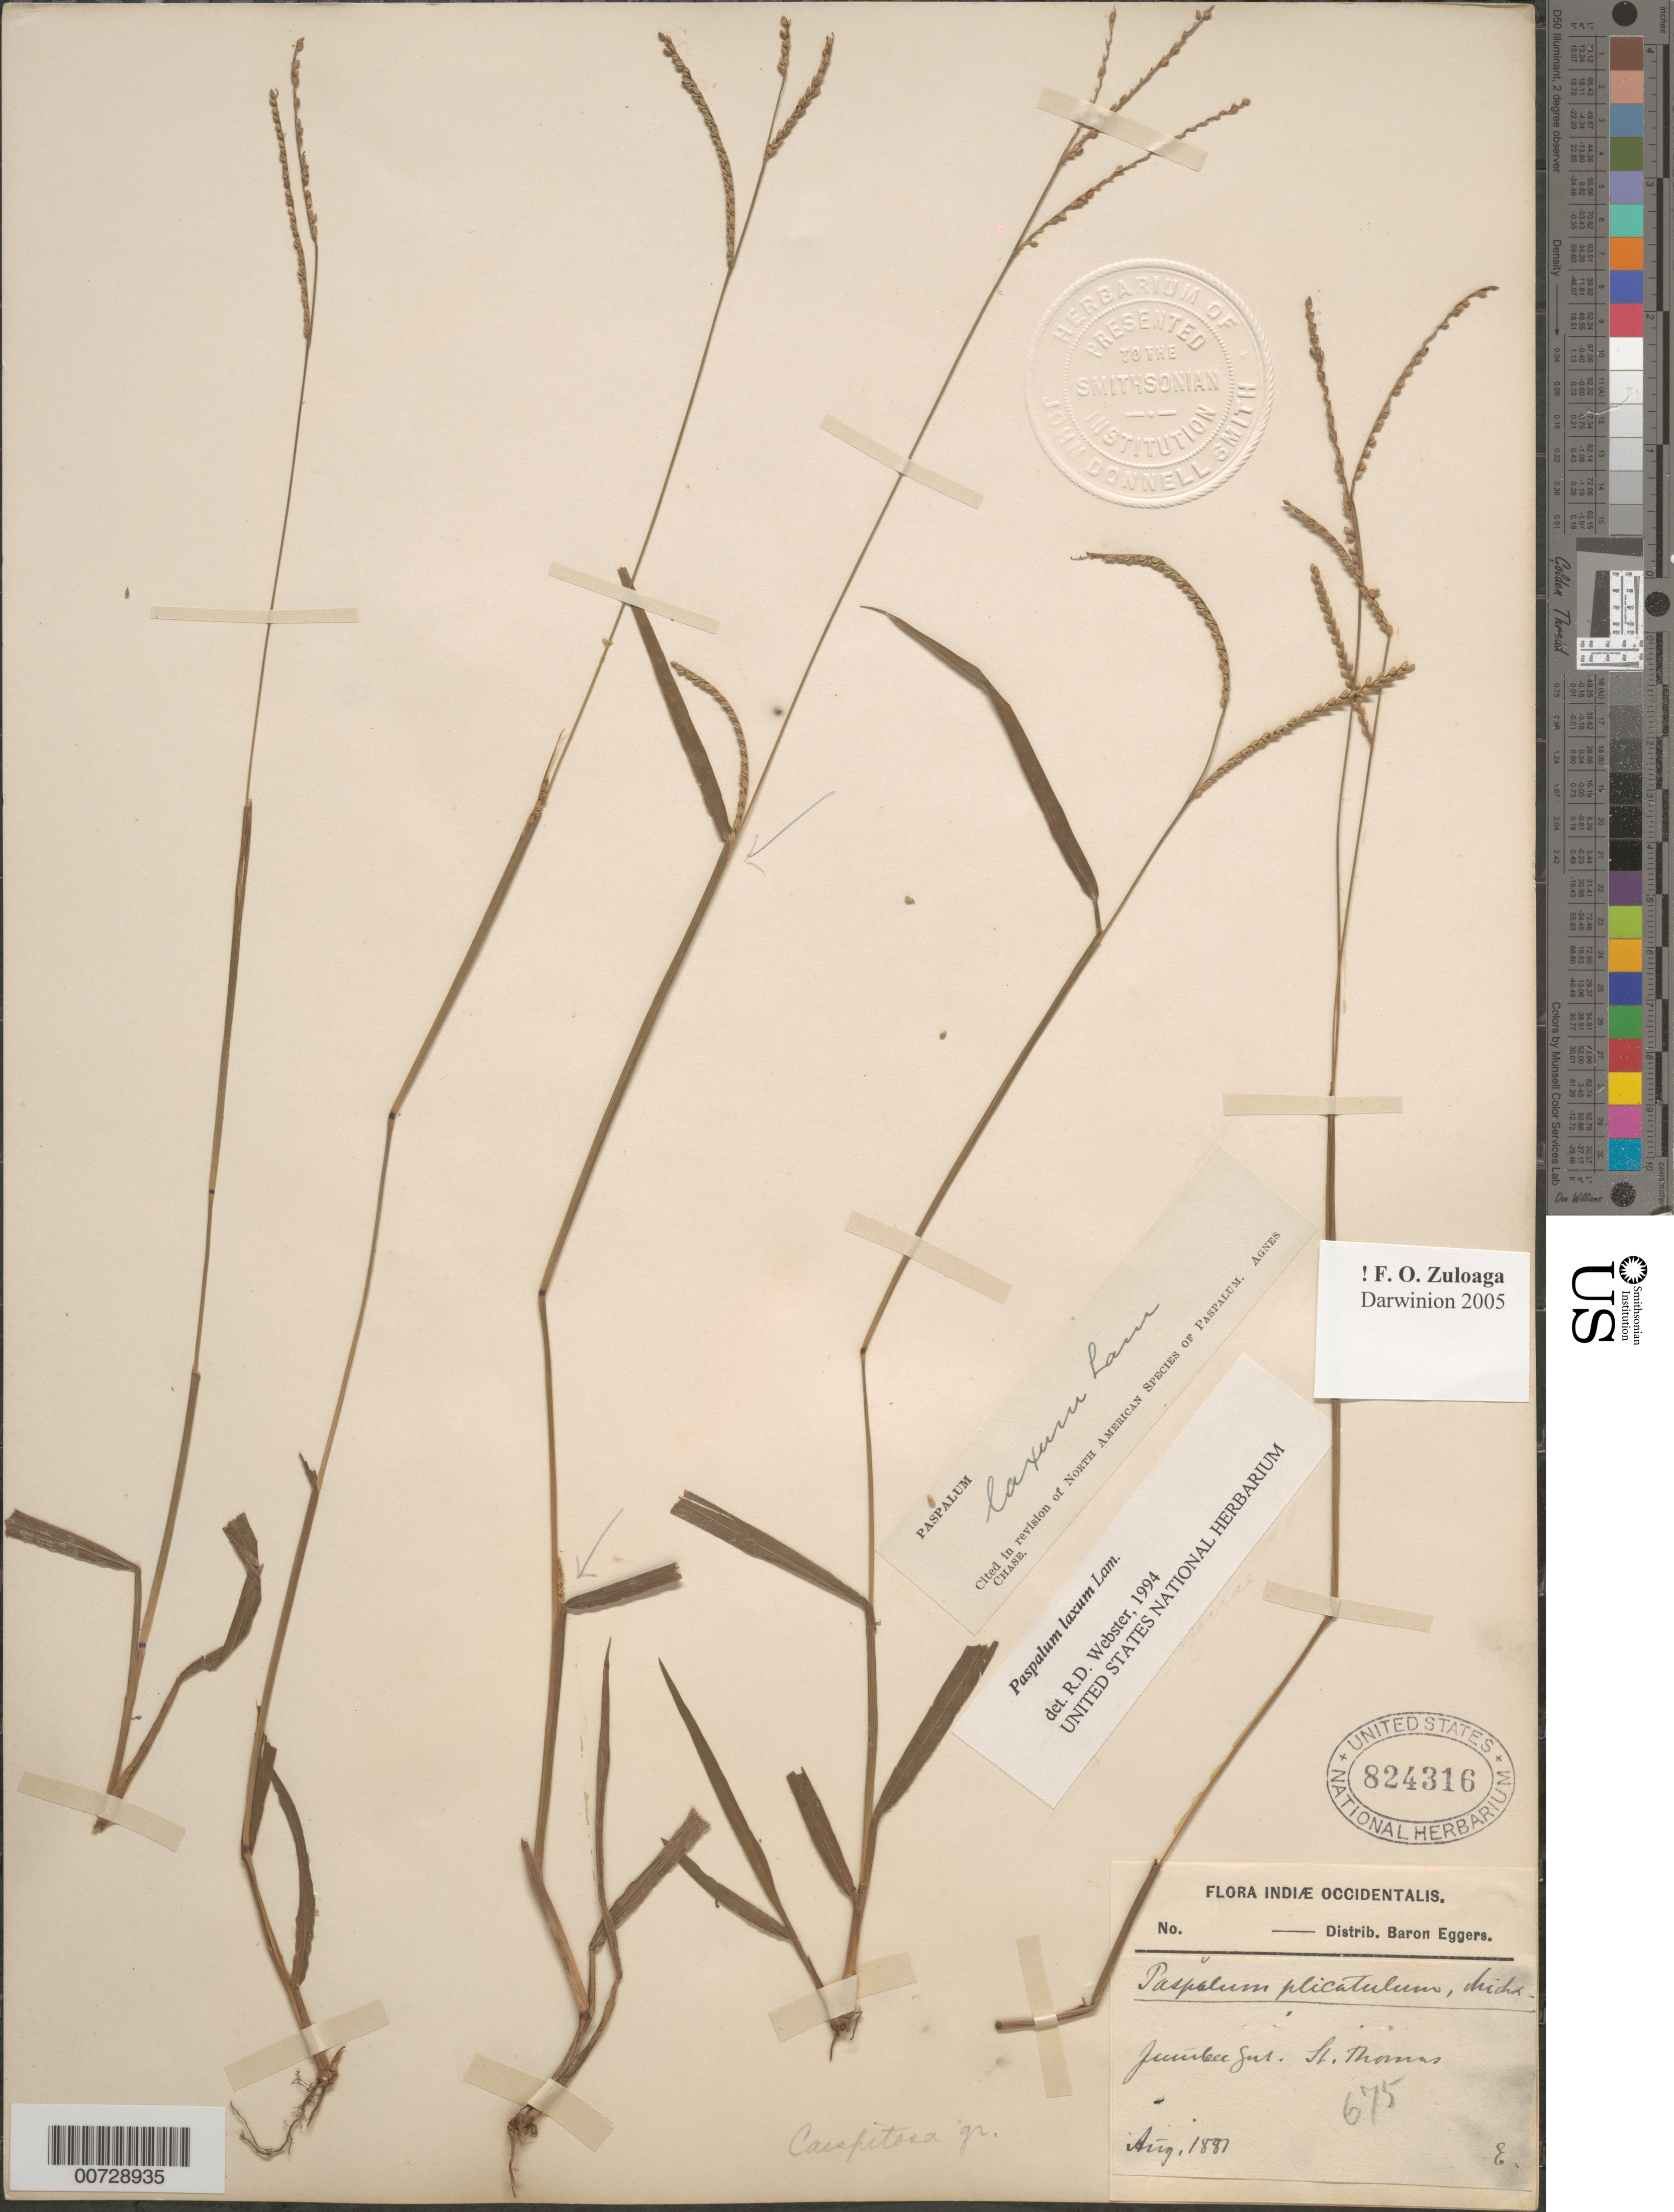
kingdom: Plantae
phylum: Tracheophyta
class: Liliopsida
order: Poales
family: Poaceae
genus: Paspalum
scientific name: Paspalum laxum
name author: Lam.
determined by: Webster, Robert D.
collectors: H. F. A. von Eggers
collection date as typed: Aug 1881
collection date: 1881-08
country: U.S. Virgin Islands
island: St. Thomas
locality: St. Thomas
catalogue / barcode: US 824316